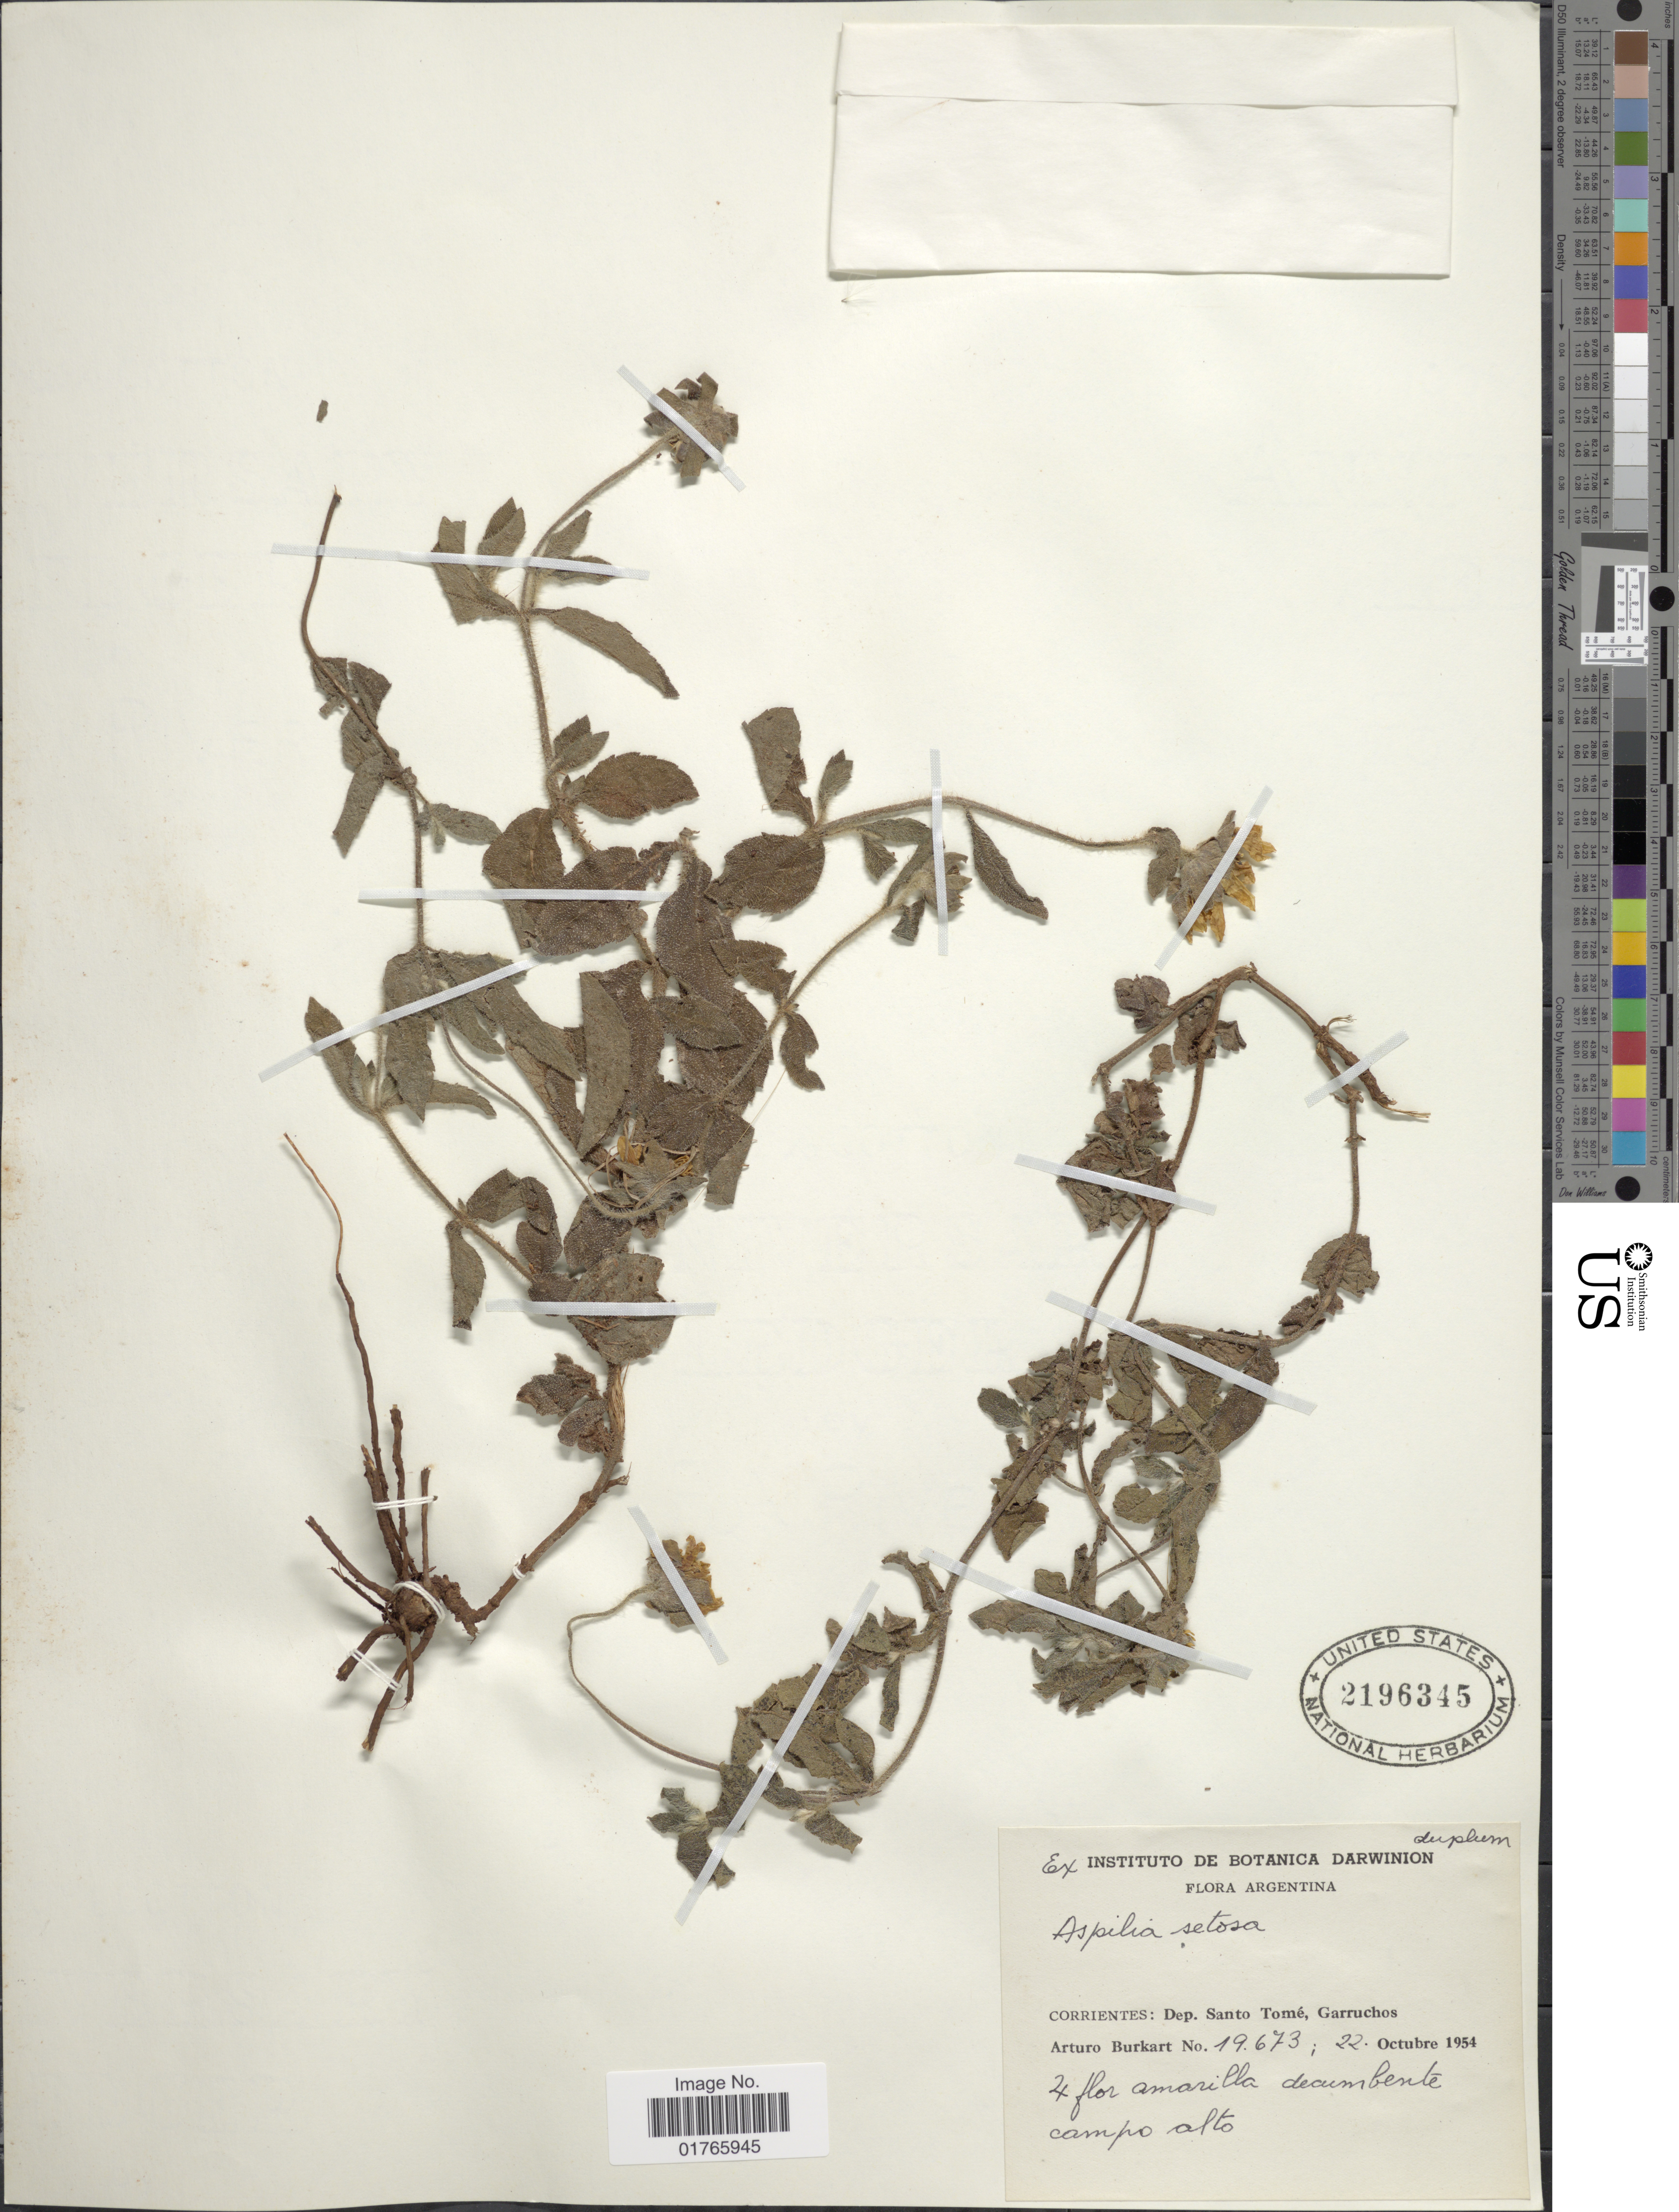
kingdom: Plantae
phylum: Tracheophyta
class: Magnoliopsida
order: Asterales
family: Asteraceae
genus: Aspilia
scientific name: Aspilia setosa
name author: Griseb.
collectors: A. E. Burkart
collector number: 19673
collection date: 1954-10-22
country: Argentina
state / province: Corrientes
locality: Dep. Santo Tome, Garruchos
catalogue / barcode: US 2196345